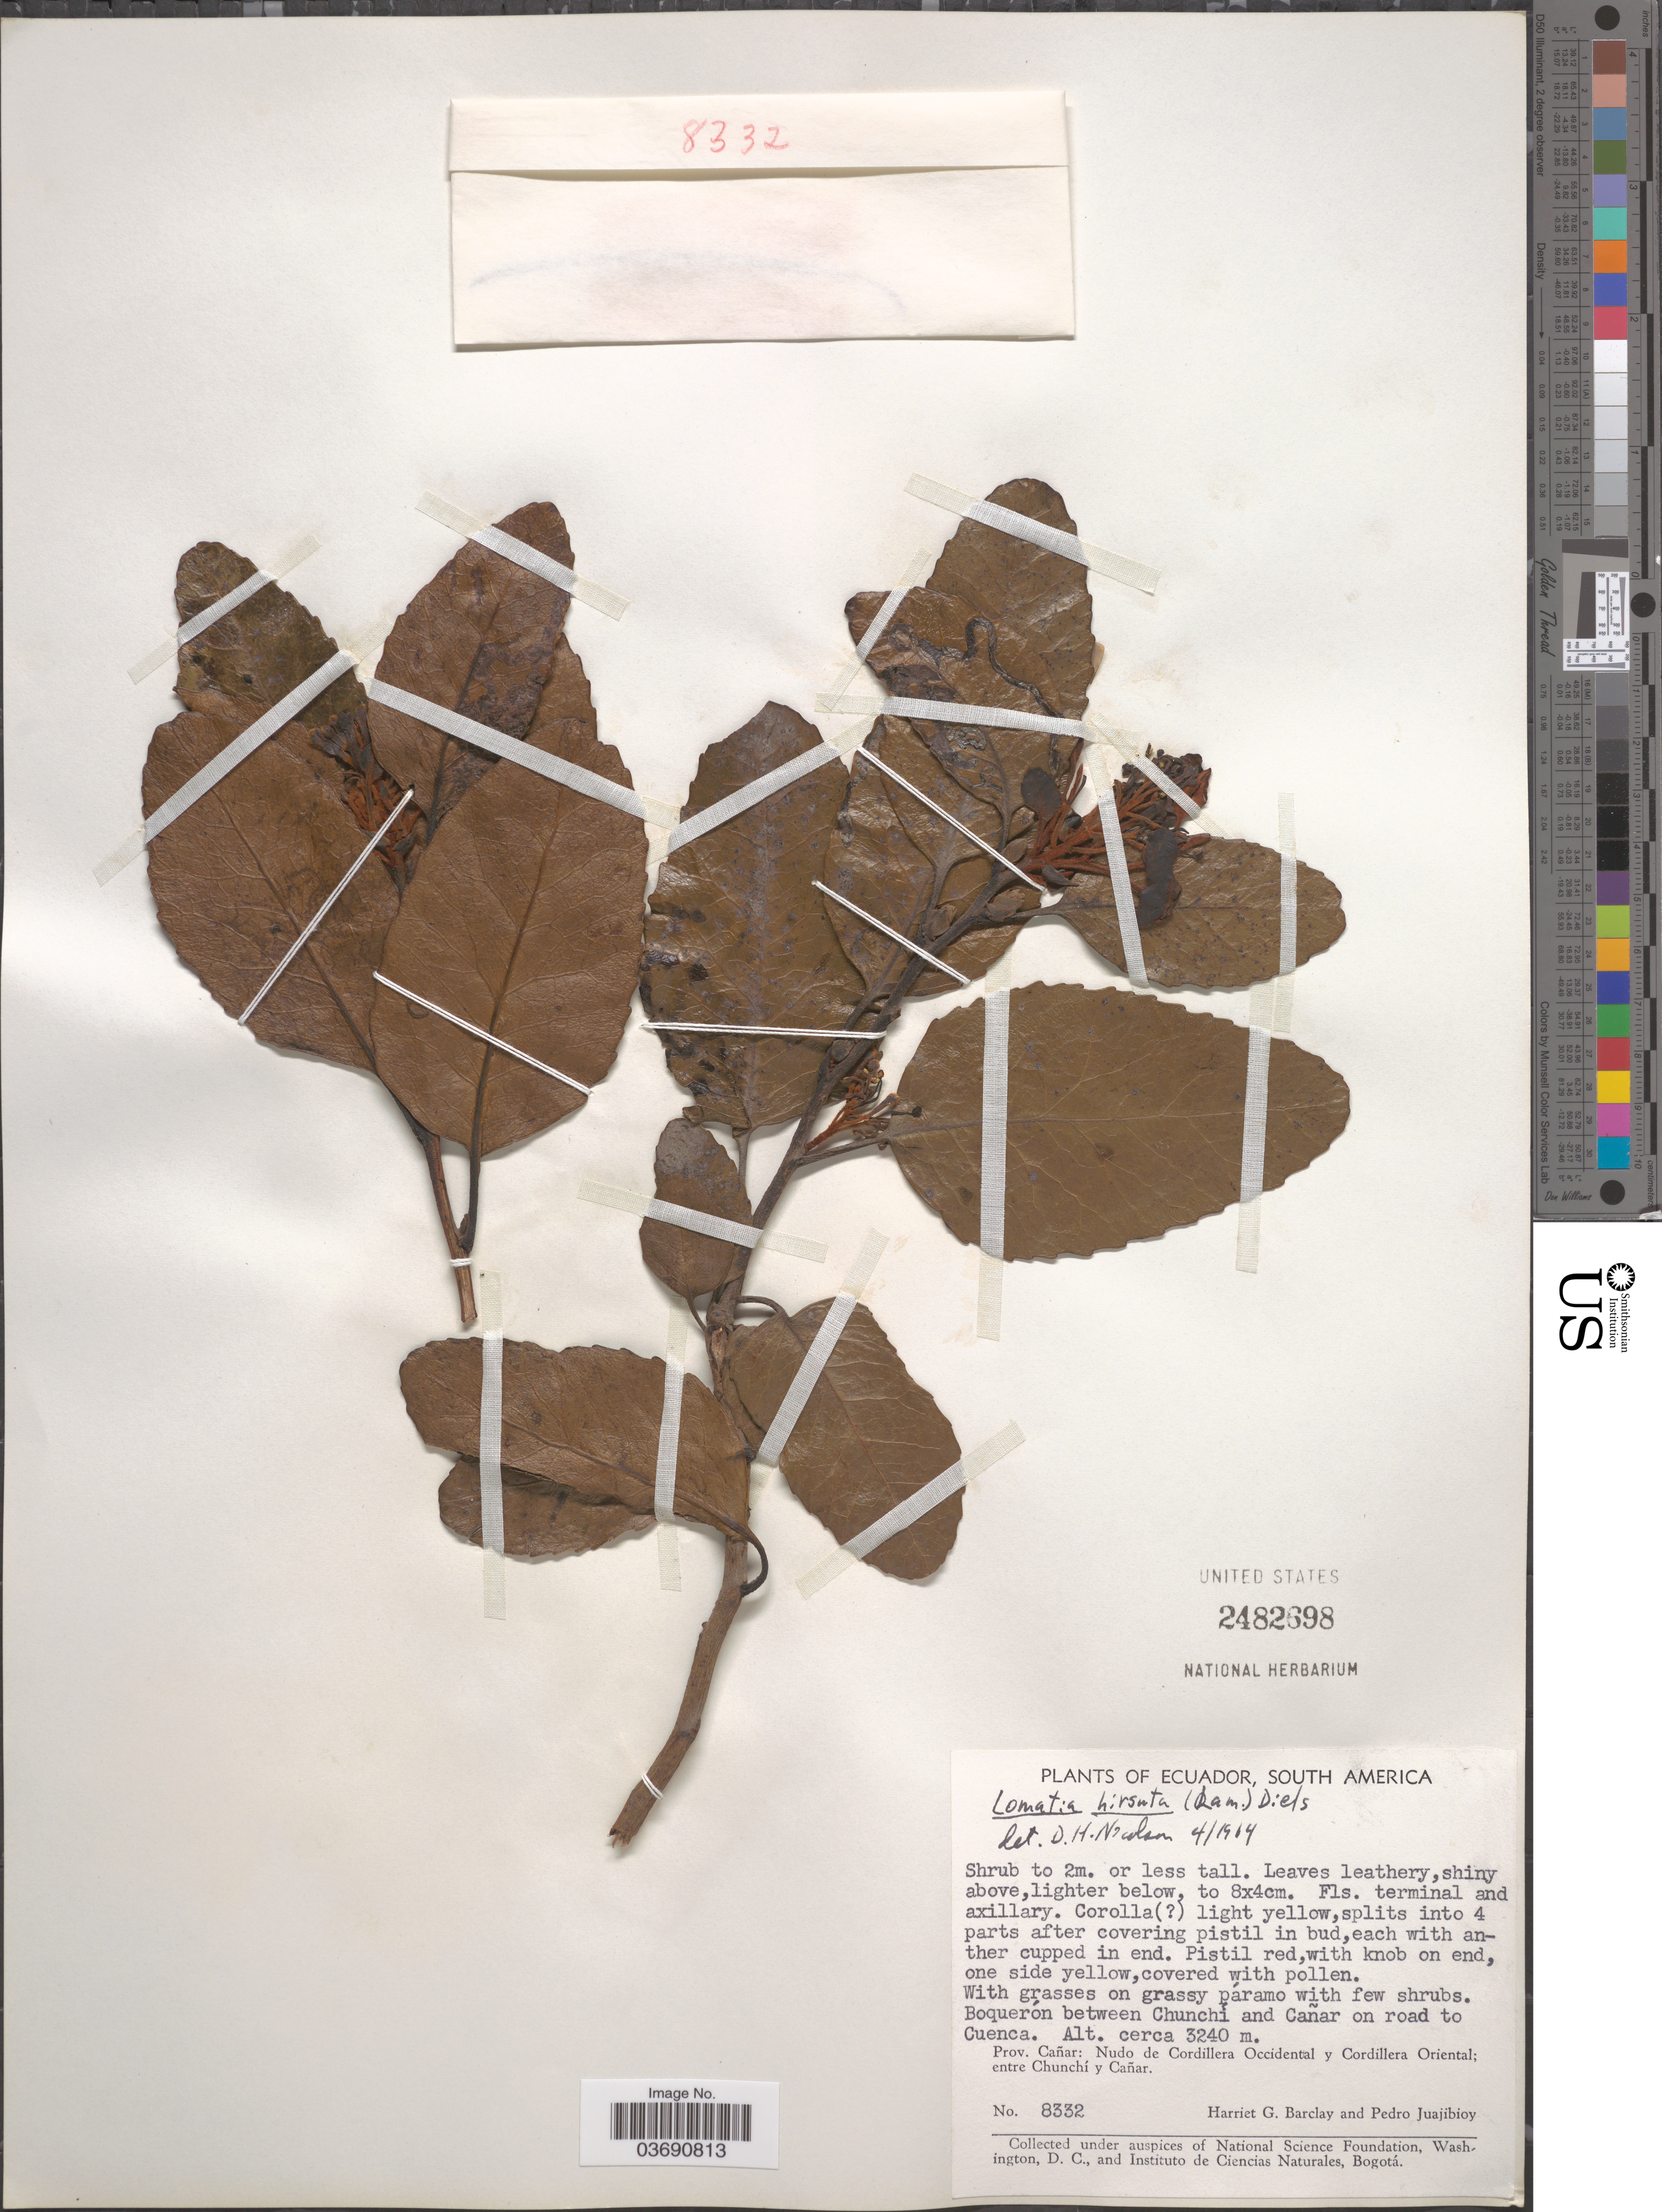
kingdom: Plantae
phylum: Tracheophyta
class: Magnoliopsida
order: Proteales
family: Proteaceae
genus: Lomatia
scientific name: Lomatia hirsuta subsp. hirsuta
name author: (Lam.) Diels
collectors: H. G. Barclay & P. Juajibioy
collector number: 8332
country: Ecuador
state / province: Cañar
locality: Boquerón between Chunchí and Cañar on road to Cuenca. Nudo de Cordillera Occidental y Cordillera Oriental; entre Chunchí y Cañar.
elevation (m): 3240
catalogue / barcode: US 2482698